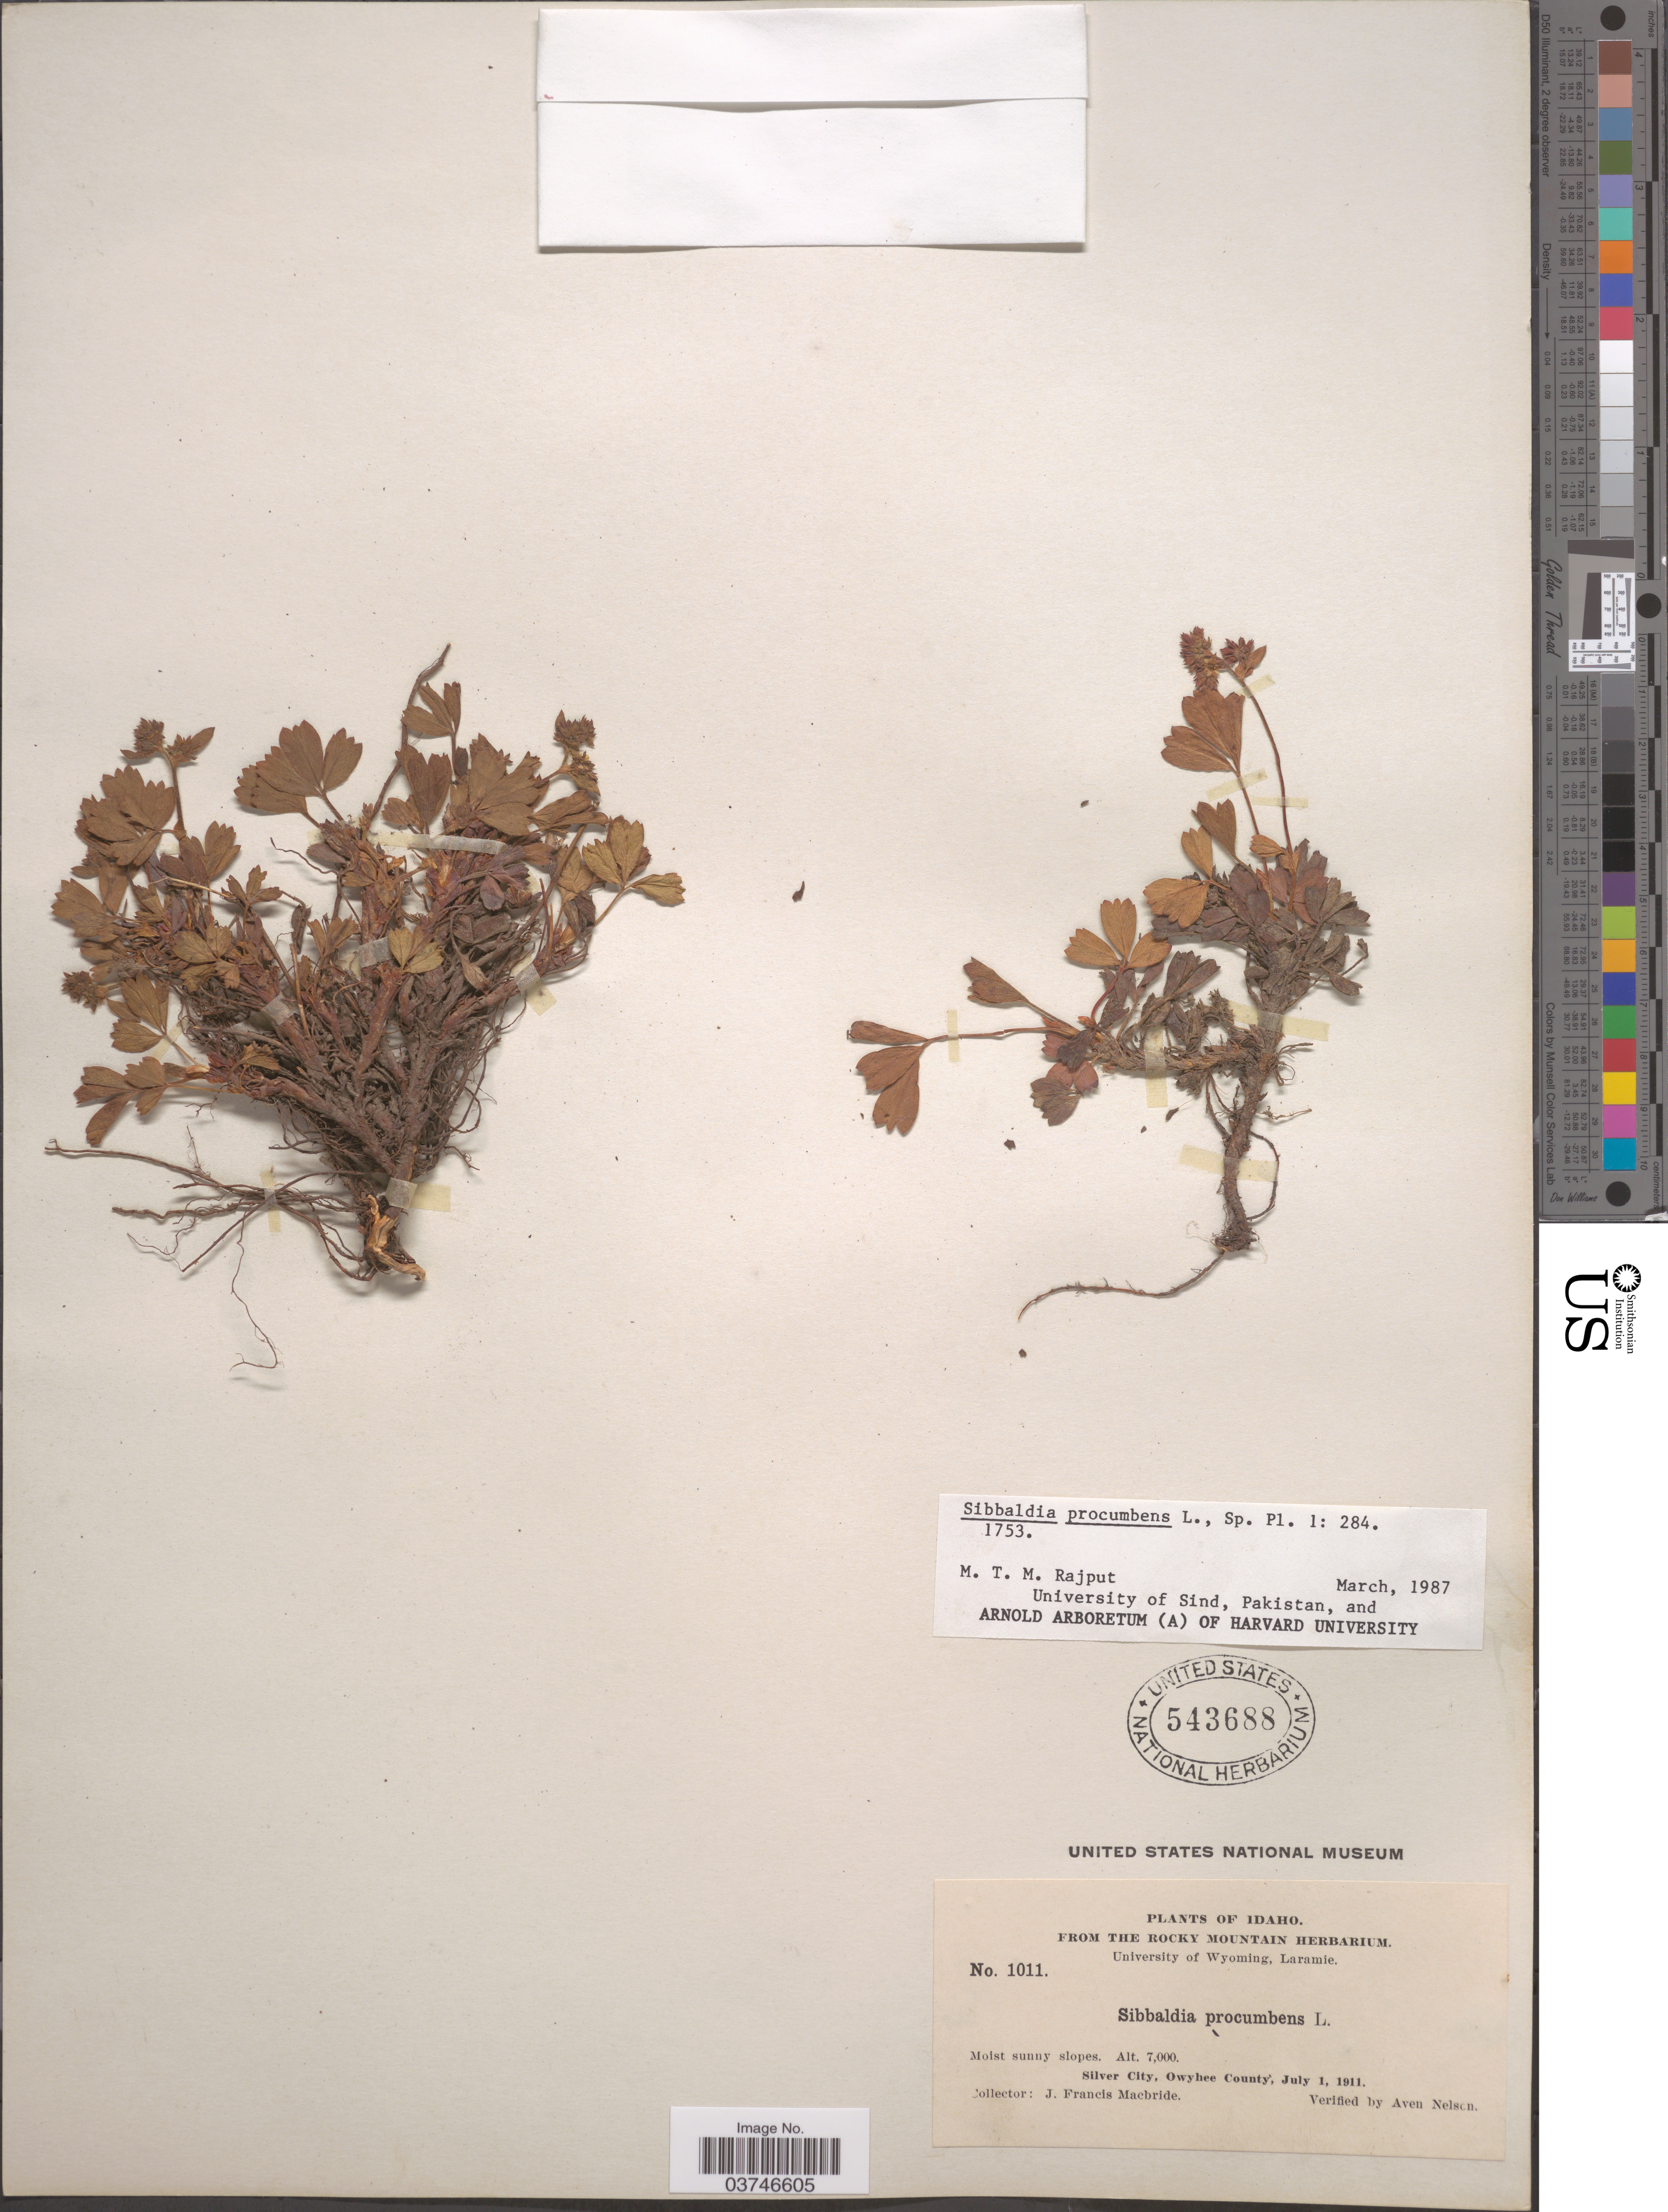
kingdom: Plantae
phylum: Tracheophyta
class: Magnoliopsida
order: Rosales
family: Rosaceae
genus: Sibbaldia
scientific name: Sibbaldia procumbens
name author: L.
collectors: J. F. Macbride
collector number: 1011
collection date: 1911-07-01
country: United States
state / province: Idaho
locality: Silver City, Owyhee County.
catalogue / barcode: US 543688